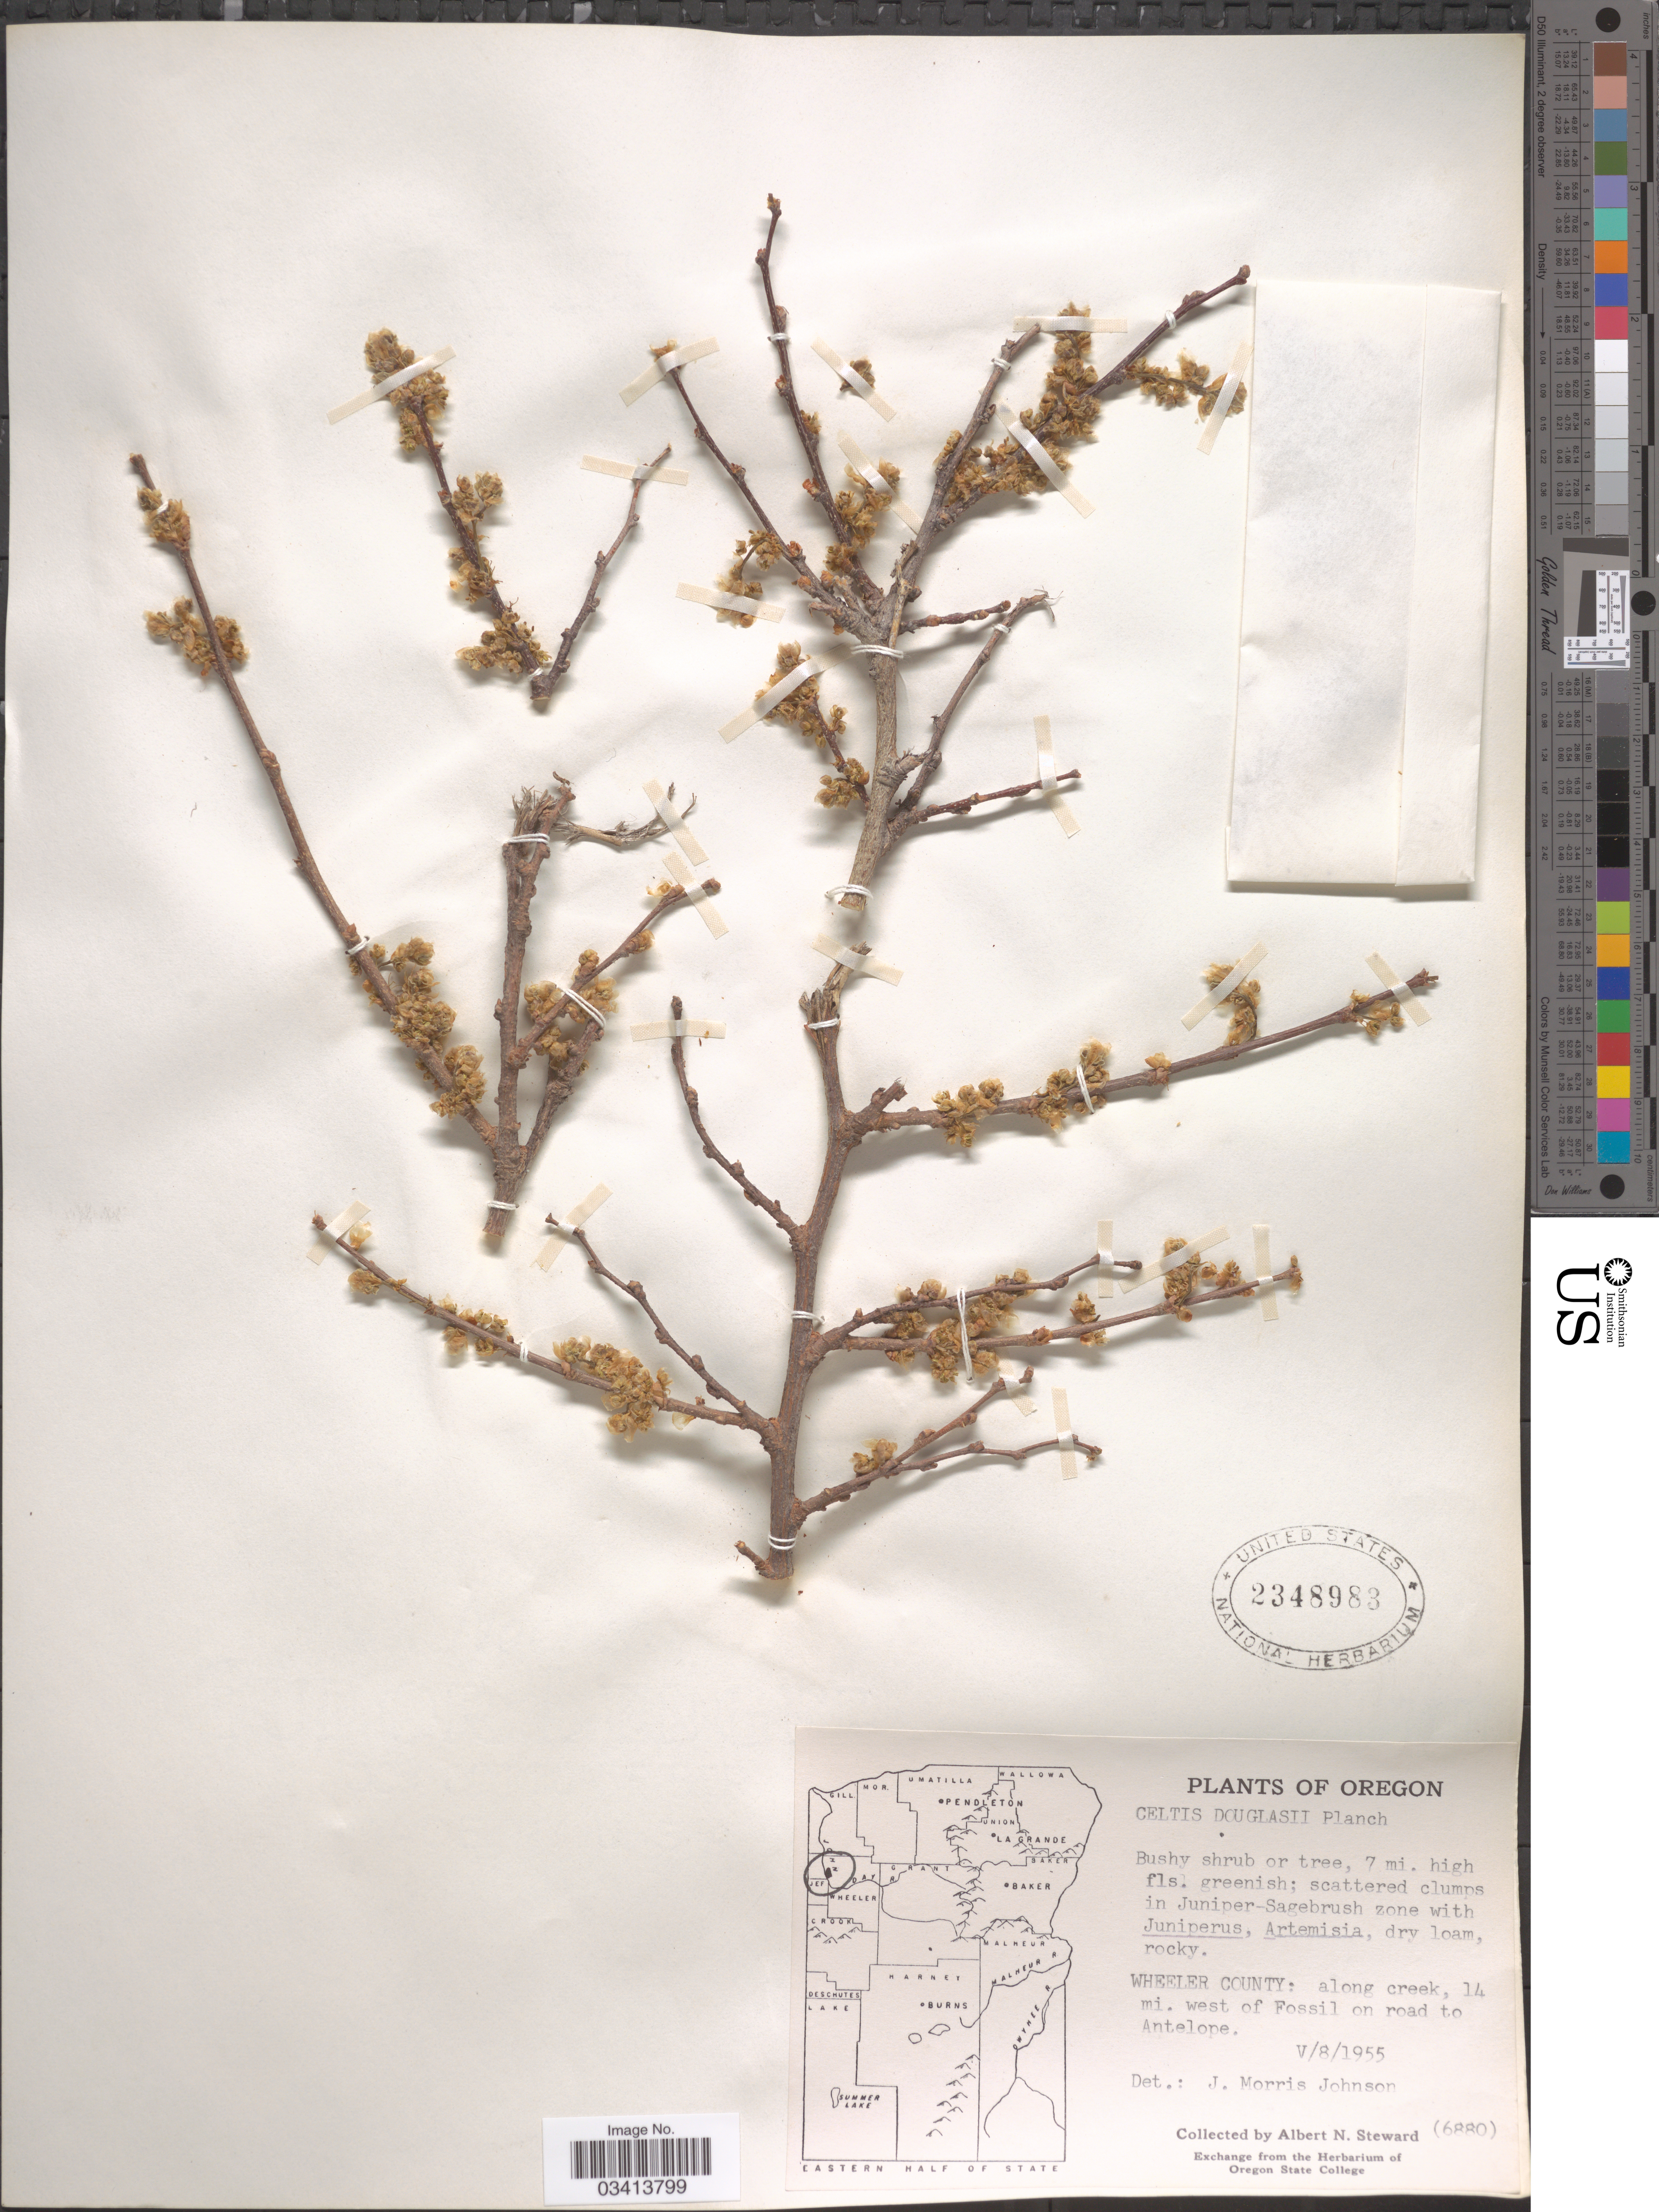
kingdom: Plantae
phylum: Tracheophyta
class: Magnoliopsida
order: Rosales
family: Cannabaceae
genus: Celtis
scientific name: Celtis laevigata var. reticulata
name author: (Torr.) L.D. Benson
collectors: A. N. Steward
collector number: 6880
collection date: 1955-05-08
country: United States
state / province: Oregon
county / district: Wheeler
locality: Wheeler County: along creek, 14 mi. west of Fossil on road to Antelope.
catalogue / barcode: US 2348983